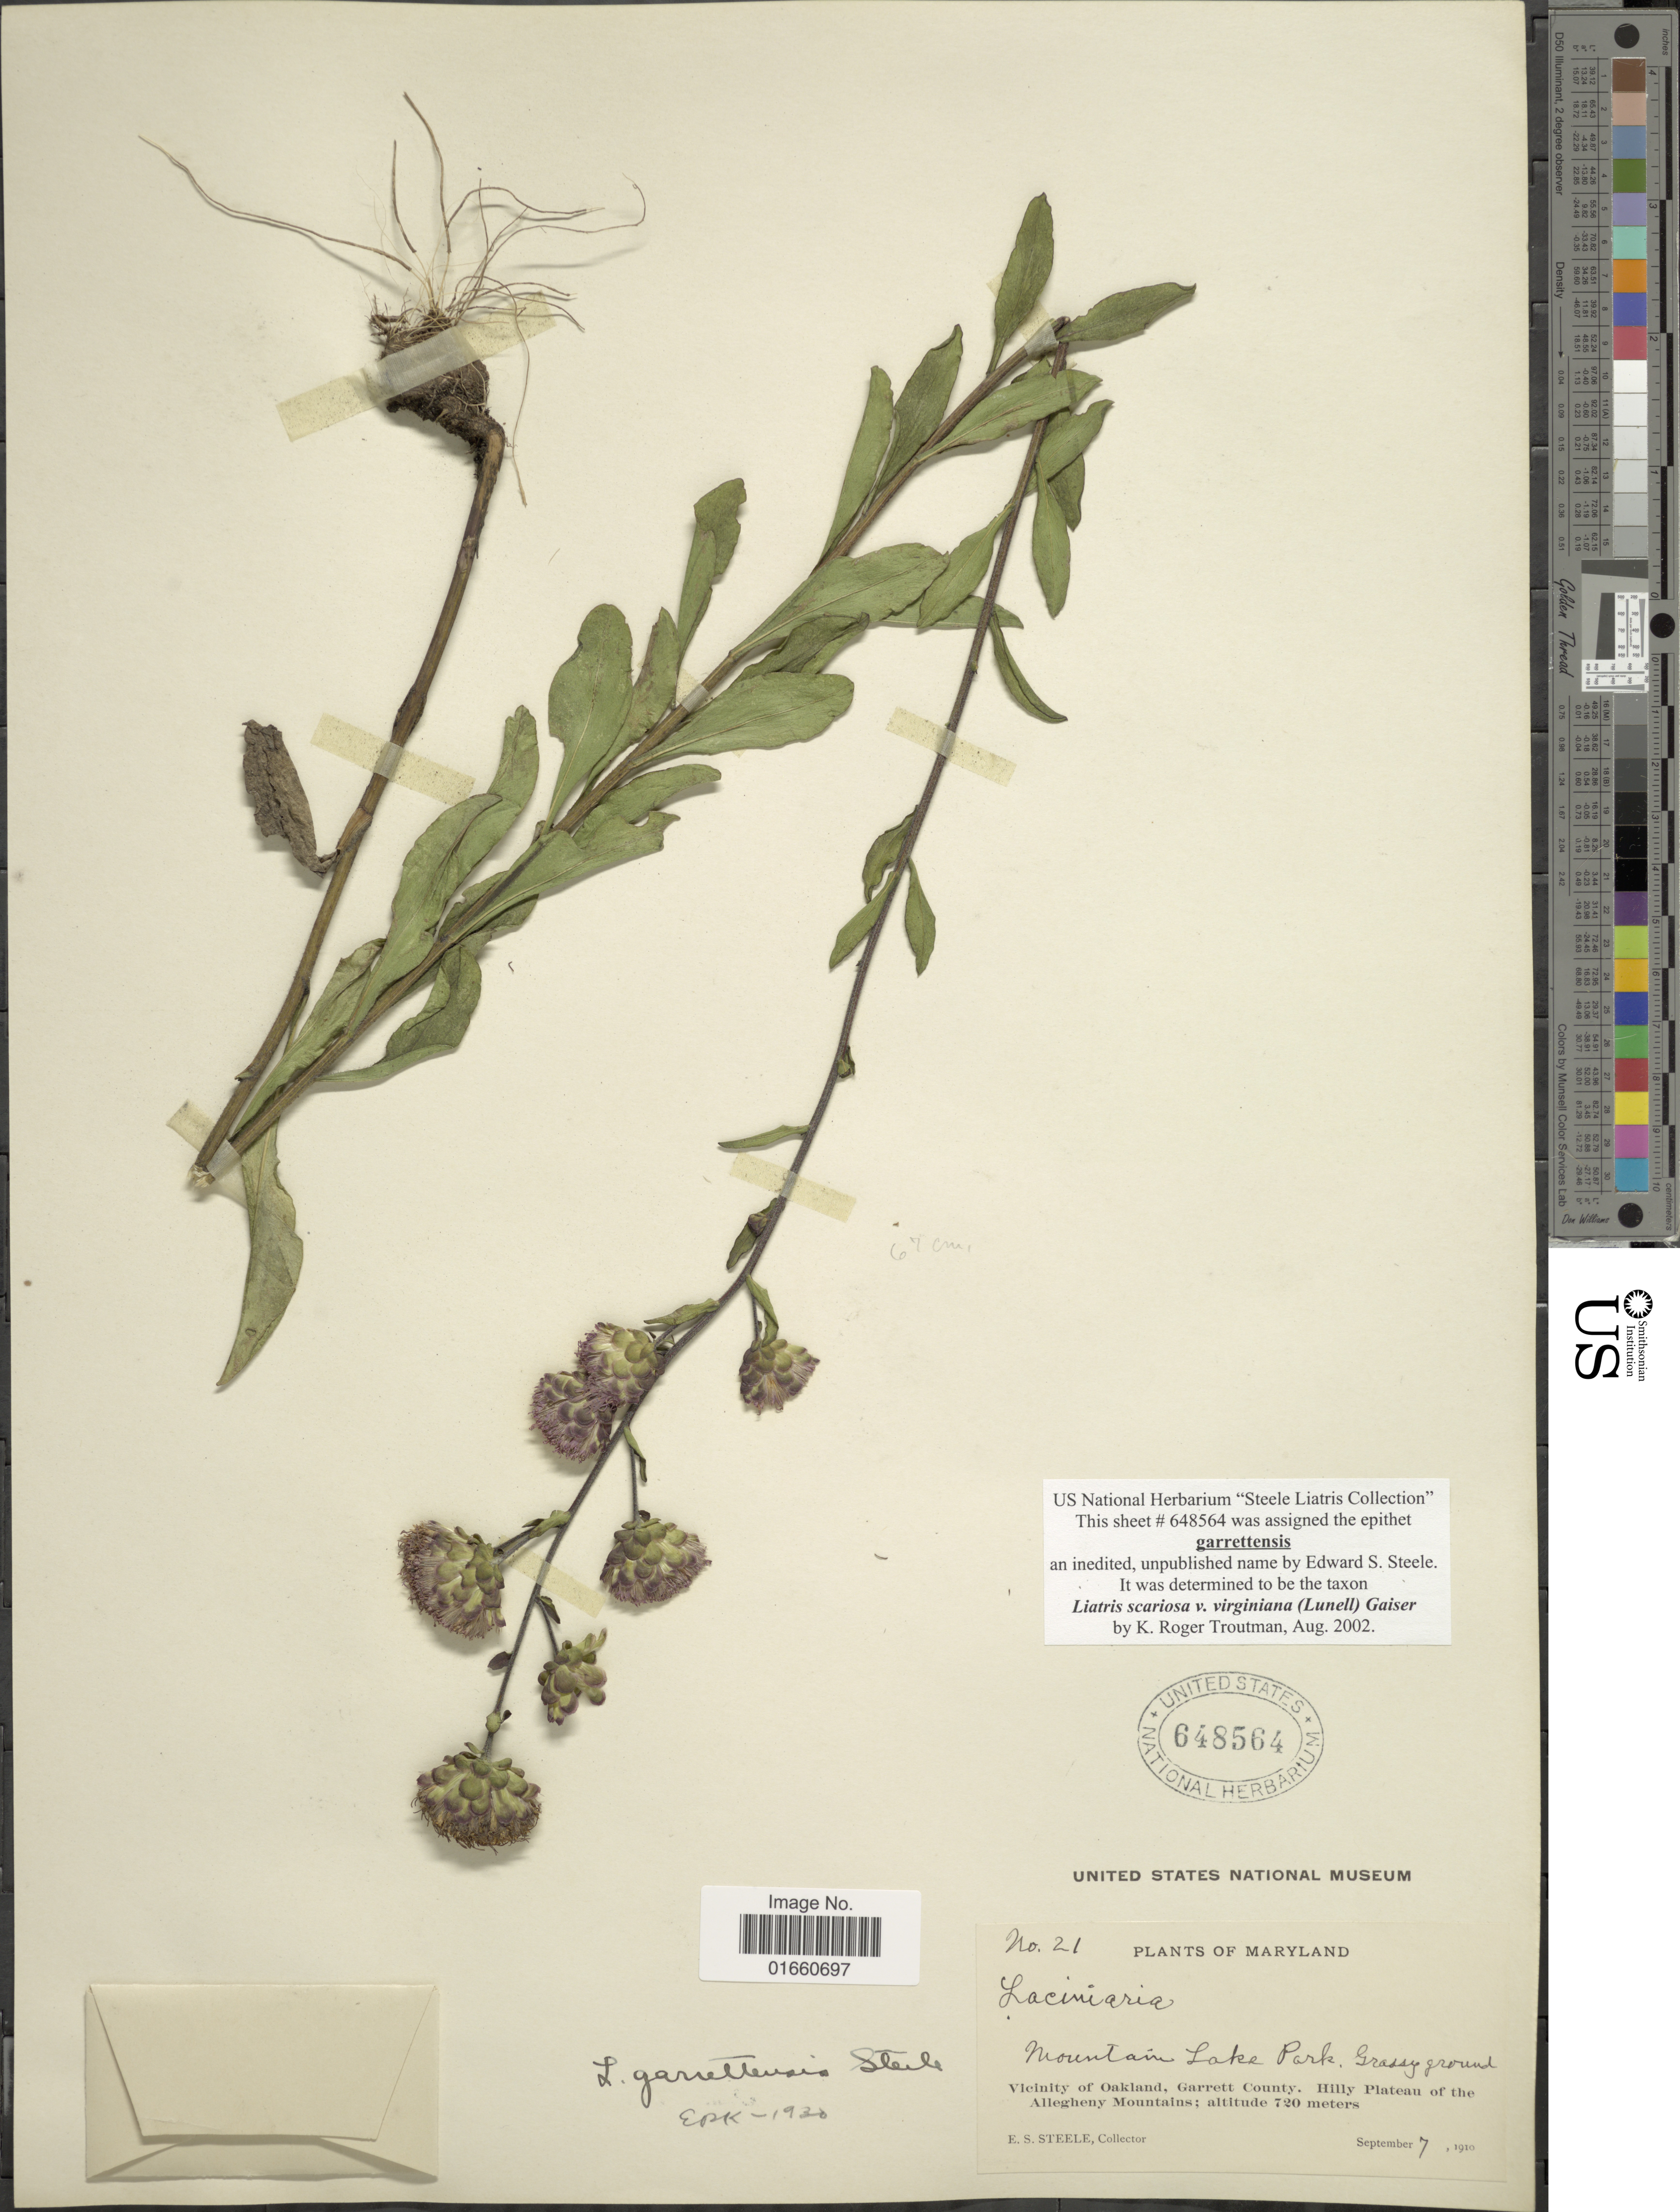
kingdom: Plantae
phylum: Tracheophyta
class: Magnoliopsida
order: Asterales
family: Asteraceae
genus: Liatris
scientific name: Liatris scariosa var. virginiana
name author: (Lunell) Gaiser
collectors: E. Steele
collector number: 21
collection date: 1910-09-07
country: United States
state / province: Maryland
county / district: Garrett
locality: Mountain Lake Park, Grassy ground, Vicinity of Oakland, Garrett County, Hill Plateau of the Alleghney Mountains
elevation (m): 720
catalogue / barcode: US 648564